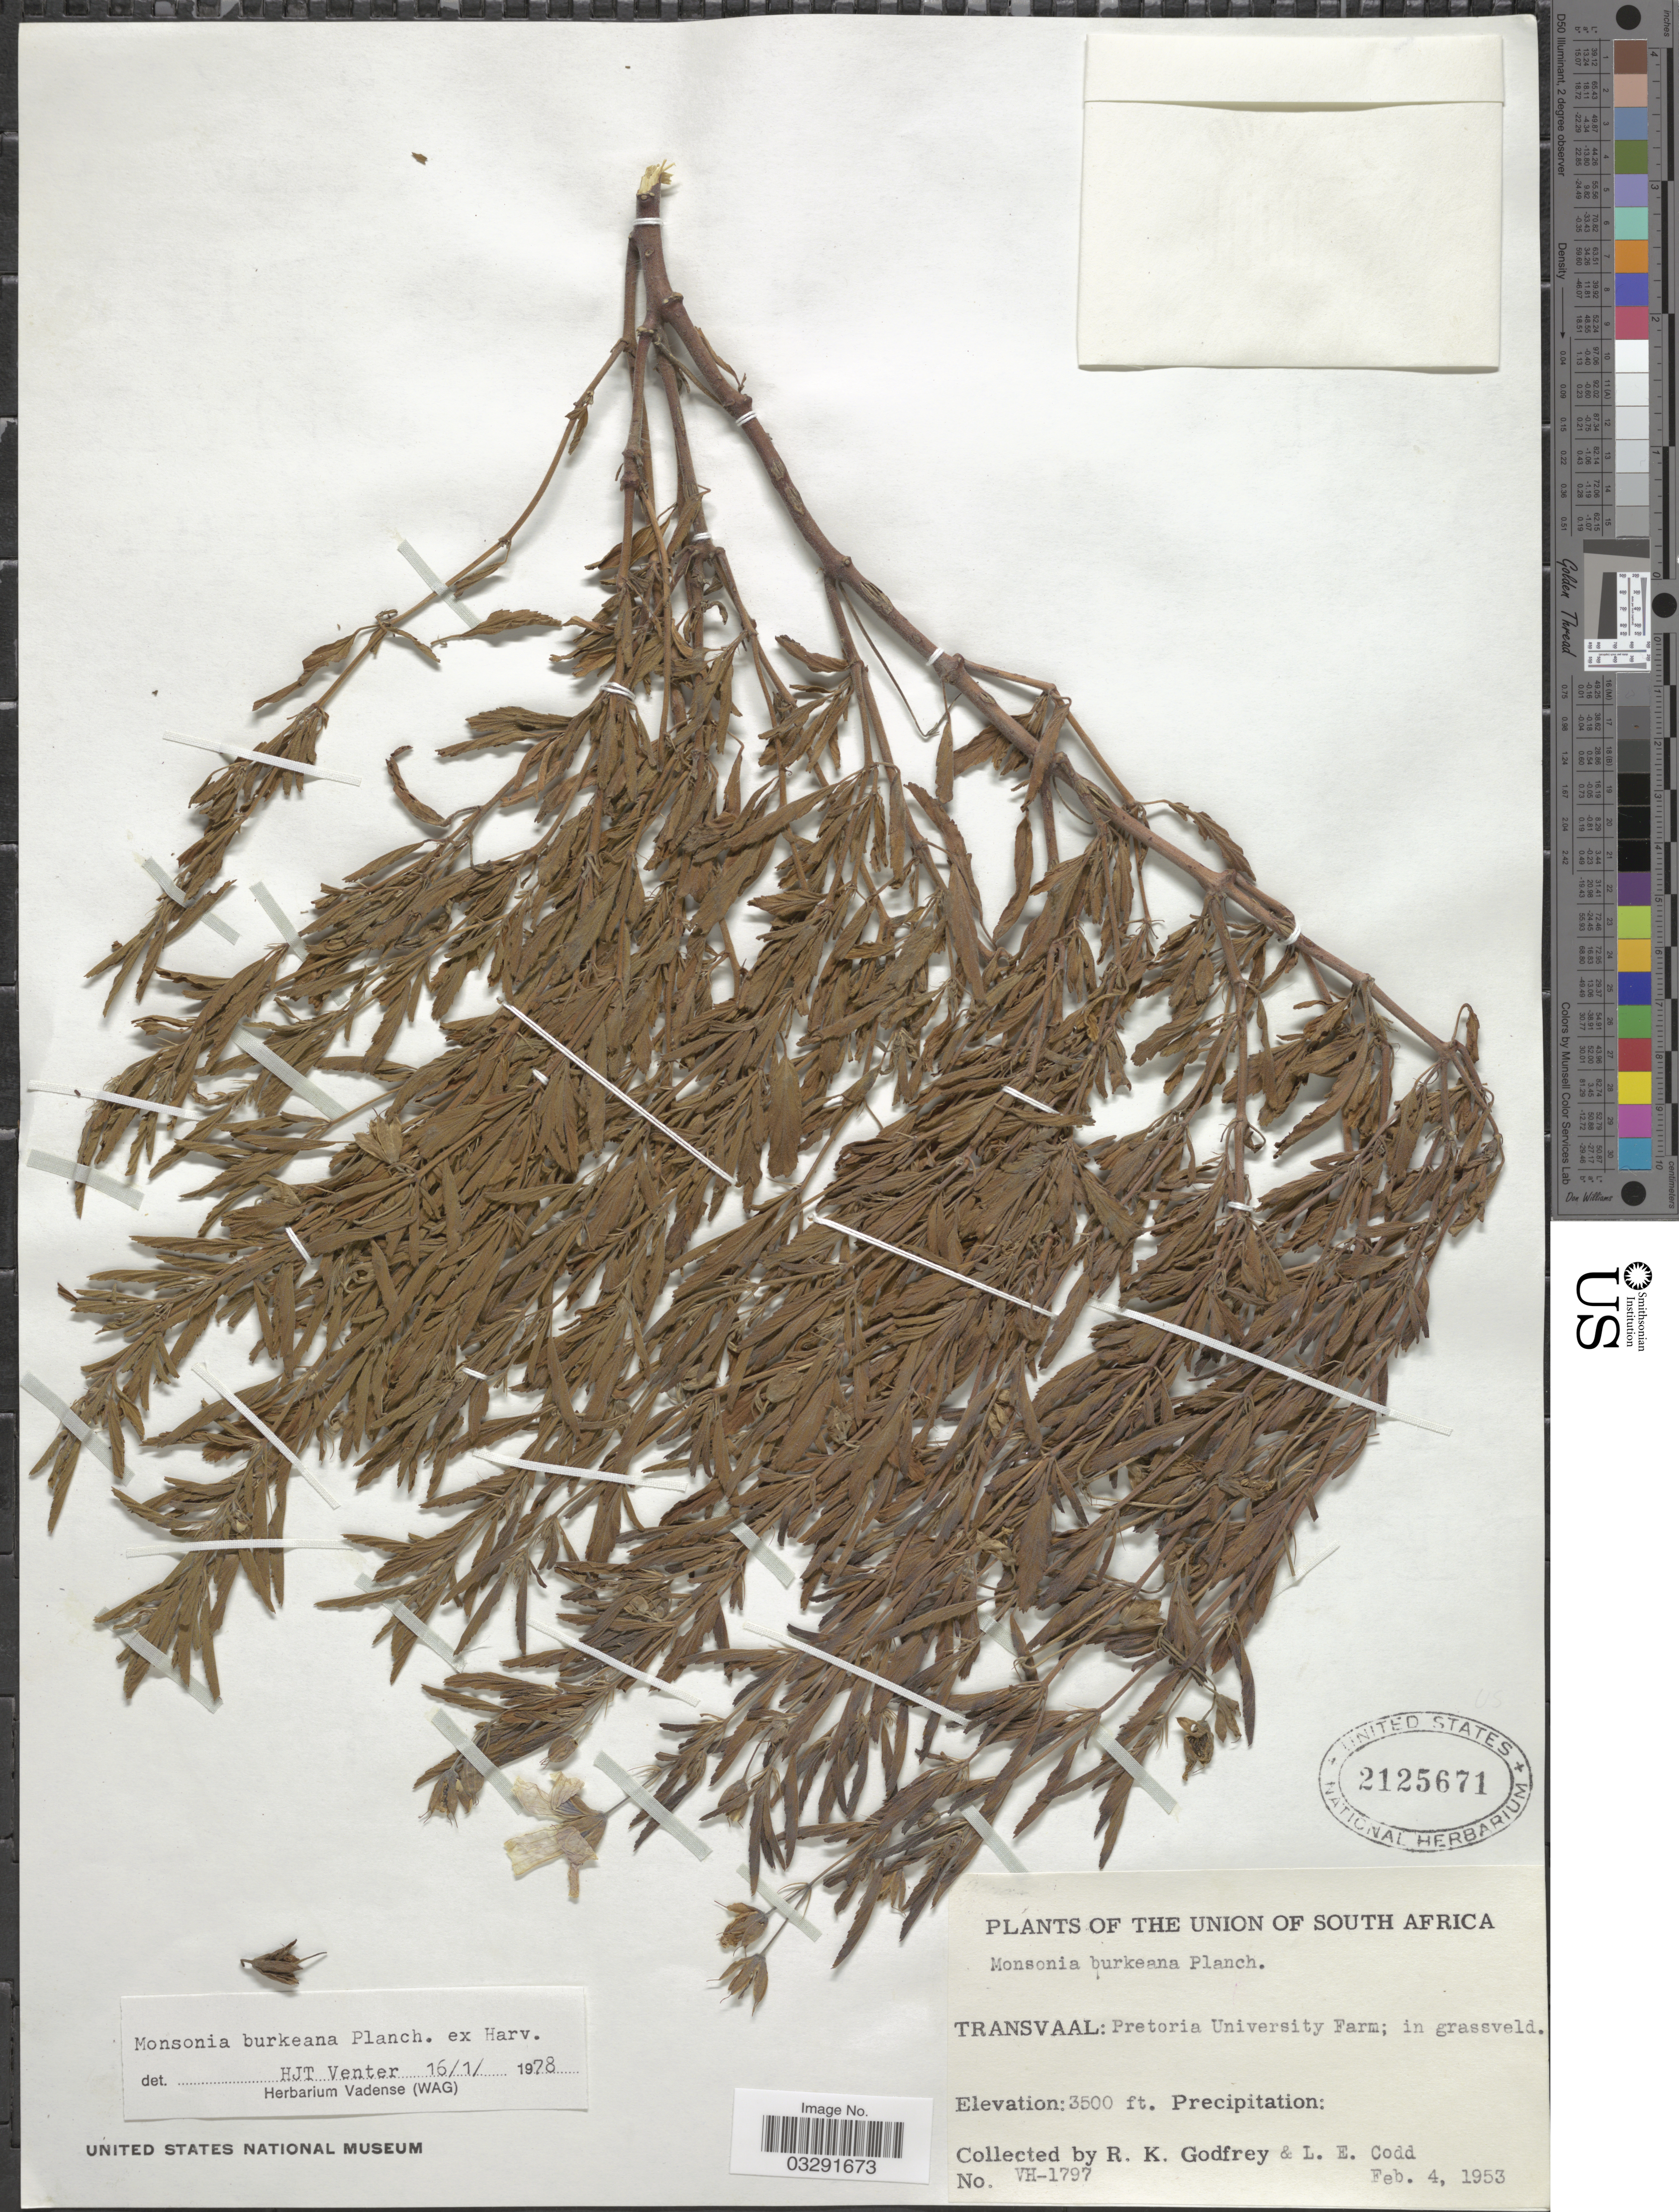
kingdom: Plantae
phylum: Tracheophyta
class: Magnoliopsida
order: Geraniales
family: Geraniaceae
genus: Monsonia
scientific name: Monsonia burkeana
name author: Planch. ex Harv.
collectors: R. K. Godfrey & L. Codd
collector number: VH-1797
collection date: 1953-02-04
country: South Africa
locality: The Union of South Africa. Transvaal: Pretoria University Farm.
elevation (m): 1067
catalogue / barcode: US 2125671